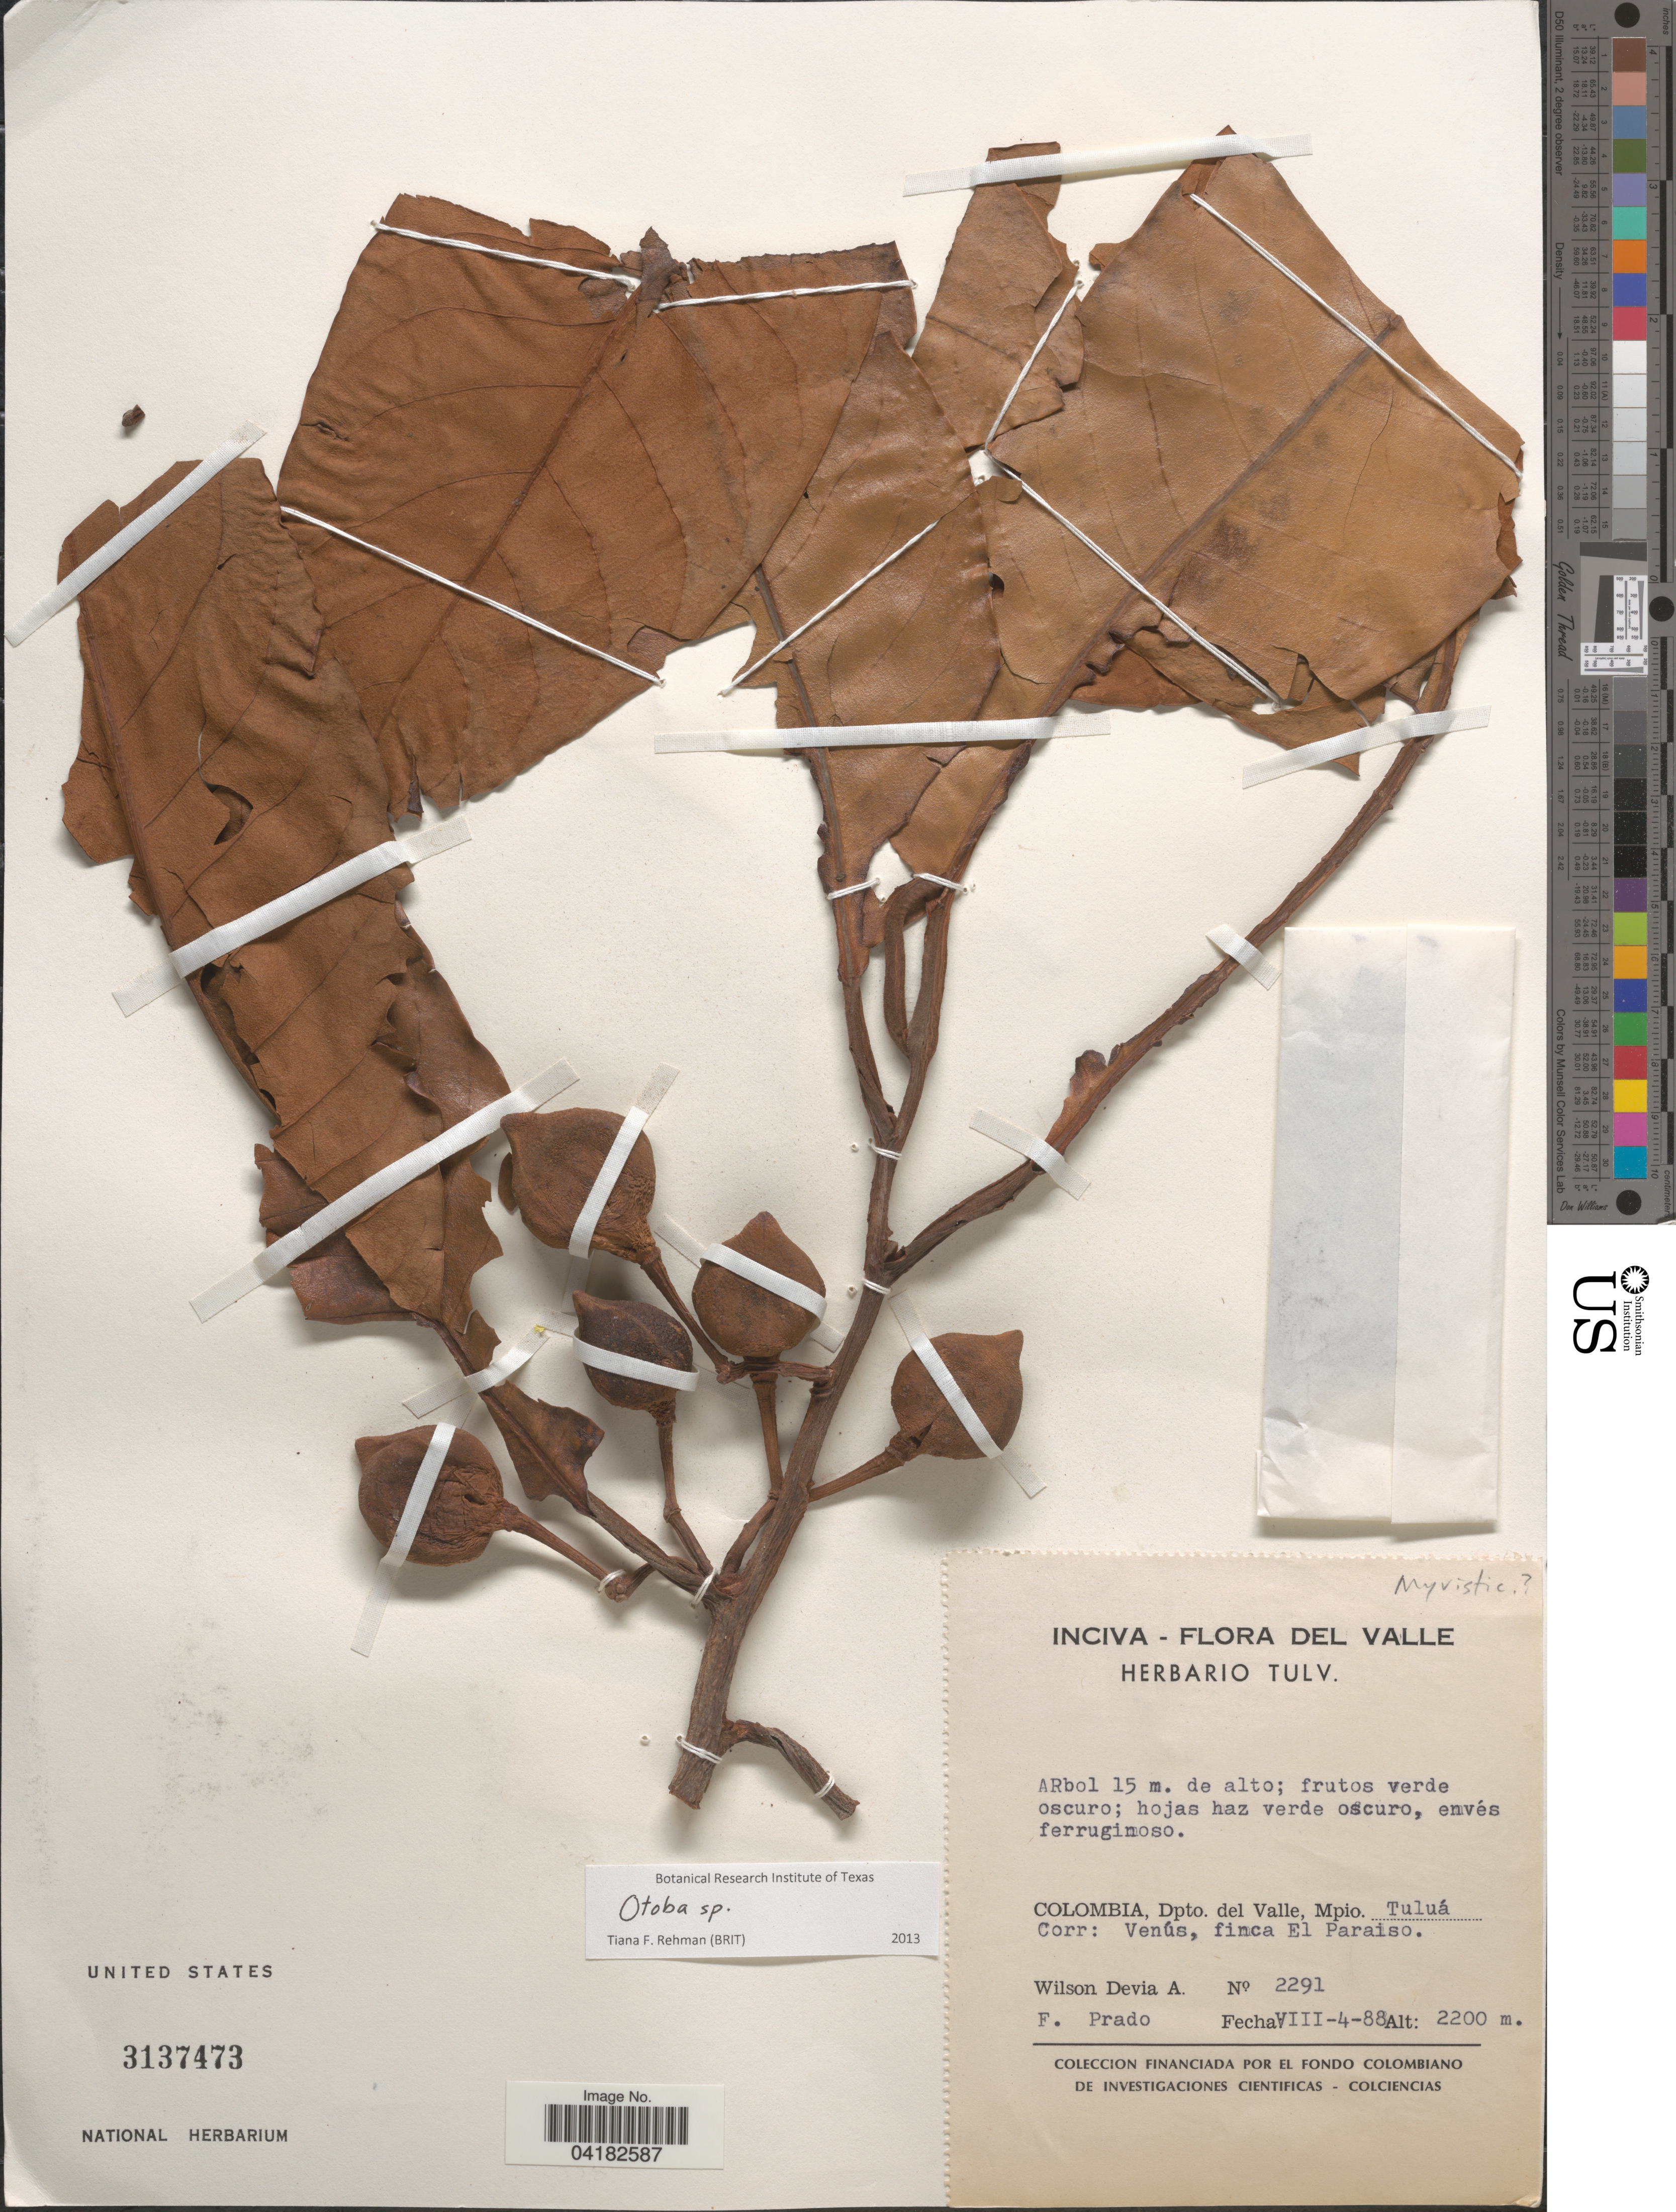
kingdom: Plantae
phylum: Tracheophyta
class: Magnoliopsida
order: Magnoliales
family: Myristicaceae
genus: Otoba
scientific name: Otoba sp.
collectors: W. Devia A. & F. Prado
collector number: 2291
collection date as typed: Transcribed d/m/y: 4/8/88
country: Colombia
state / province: Valle del Cauca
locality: Dpto. del Valle, Mpio. Tuluá. Corr: Venús, finca El Paraiso.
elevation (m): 2200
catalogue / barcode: US 3137473